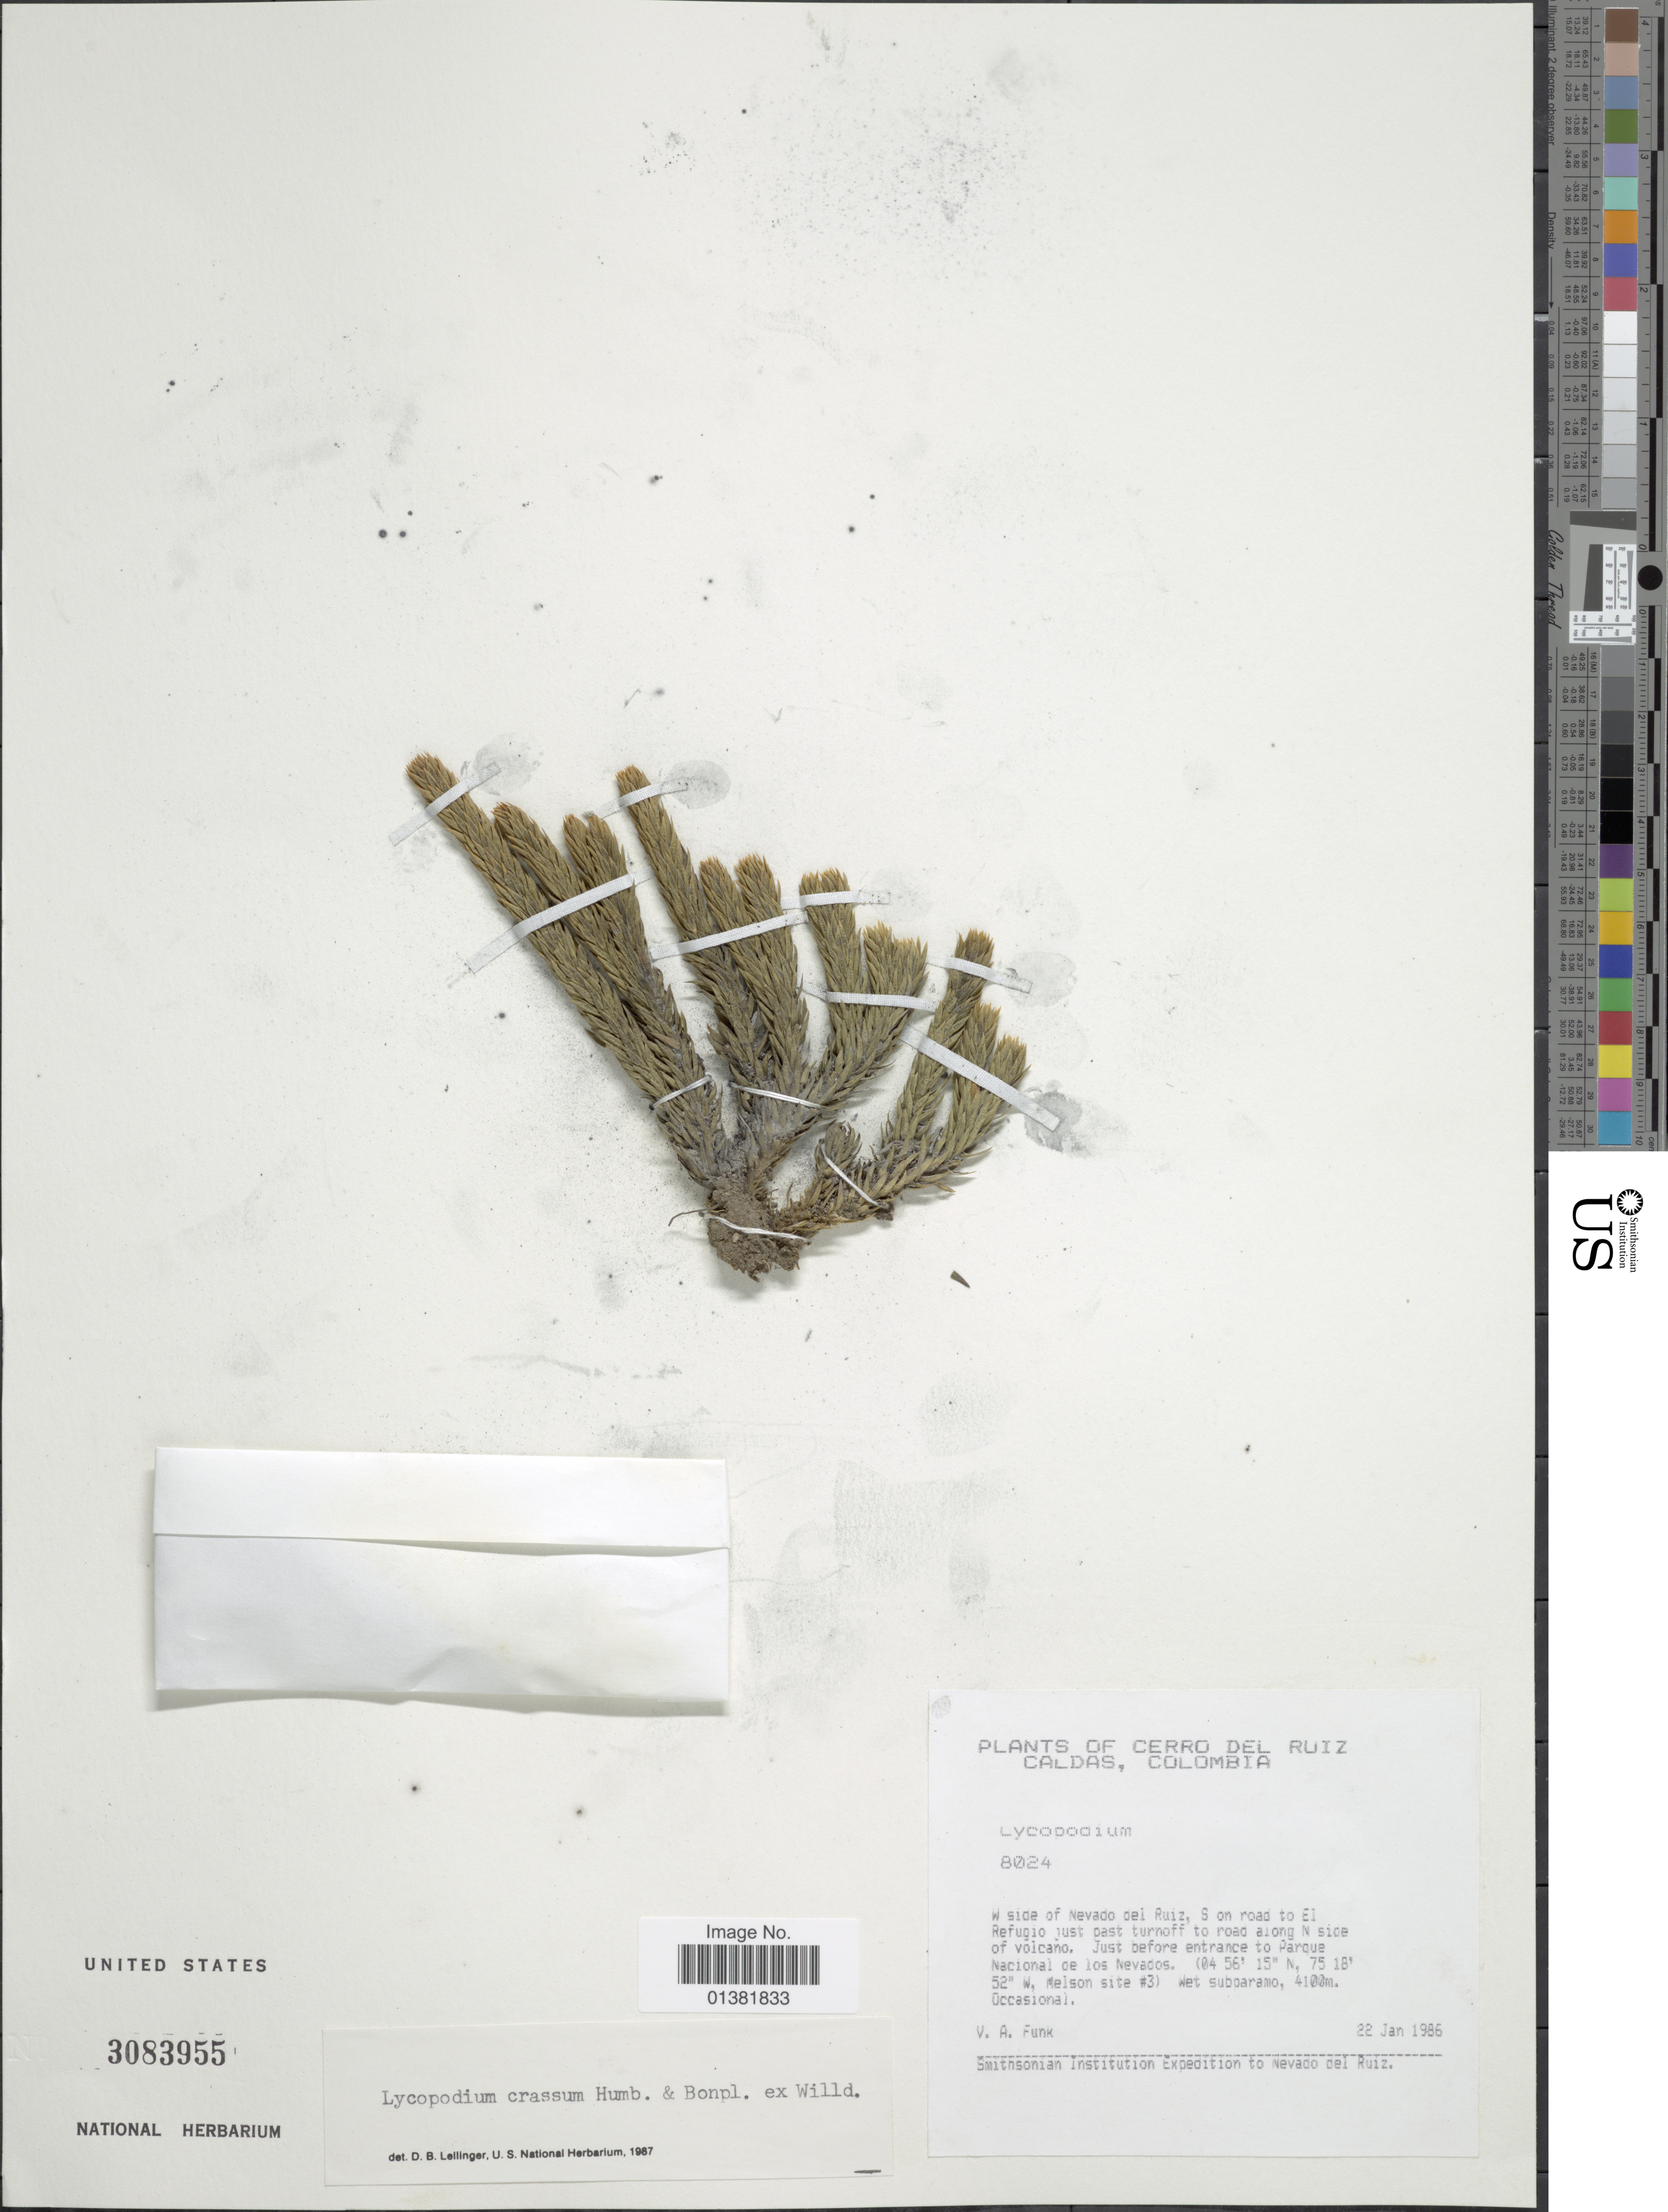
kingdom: Plantae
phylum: Tracheophyta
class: Lycopodiopsida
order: Lycopodiales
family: Lycopodiaceae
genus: Phlegmariurus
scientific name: Phlegmariurus crassus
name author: (Humb. & Bonpl. ex Willd.) B. Øllg.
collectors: V. Funk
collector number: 8024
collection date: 1986-01-22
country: Colombia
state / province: Caldas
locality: Cerro del Ruiz, W side of Nevado del Ruiz, S on road to El Refugio just past turnoff to road along N side of volcano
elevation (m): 4100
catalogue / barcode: US 3083955